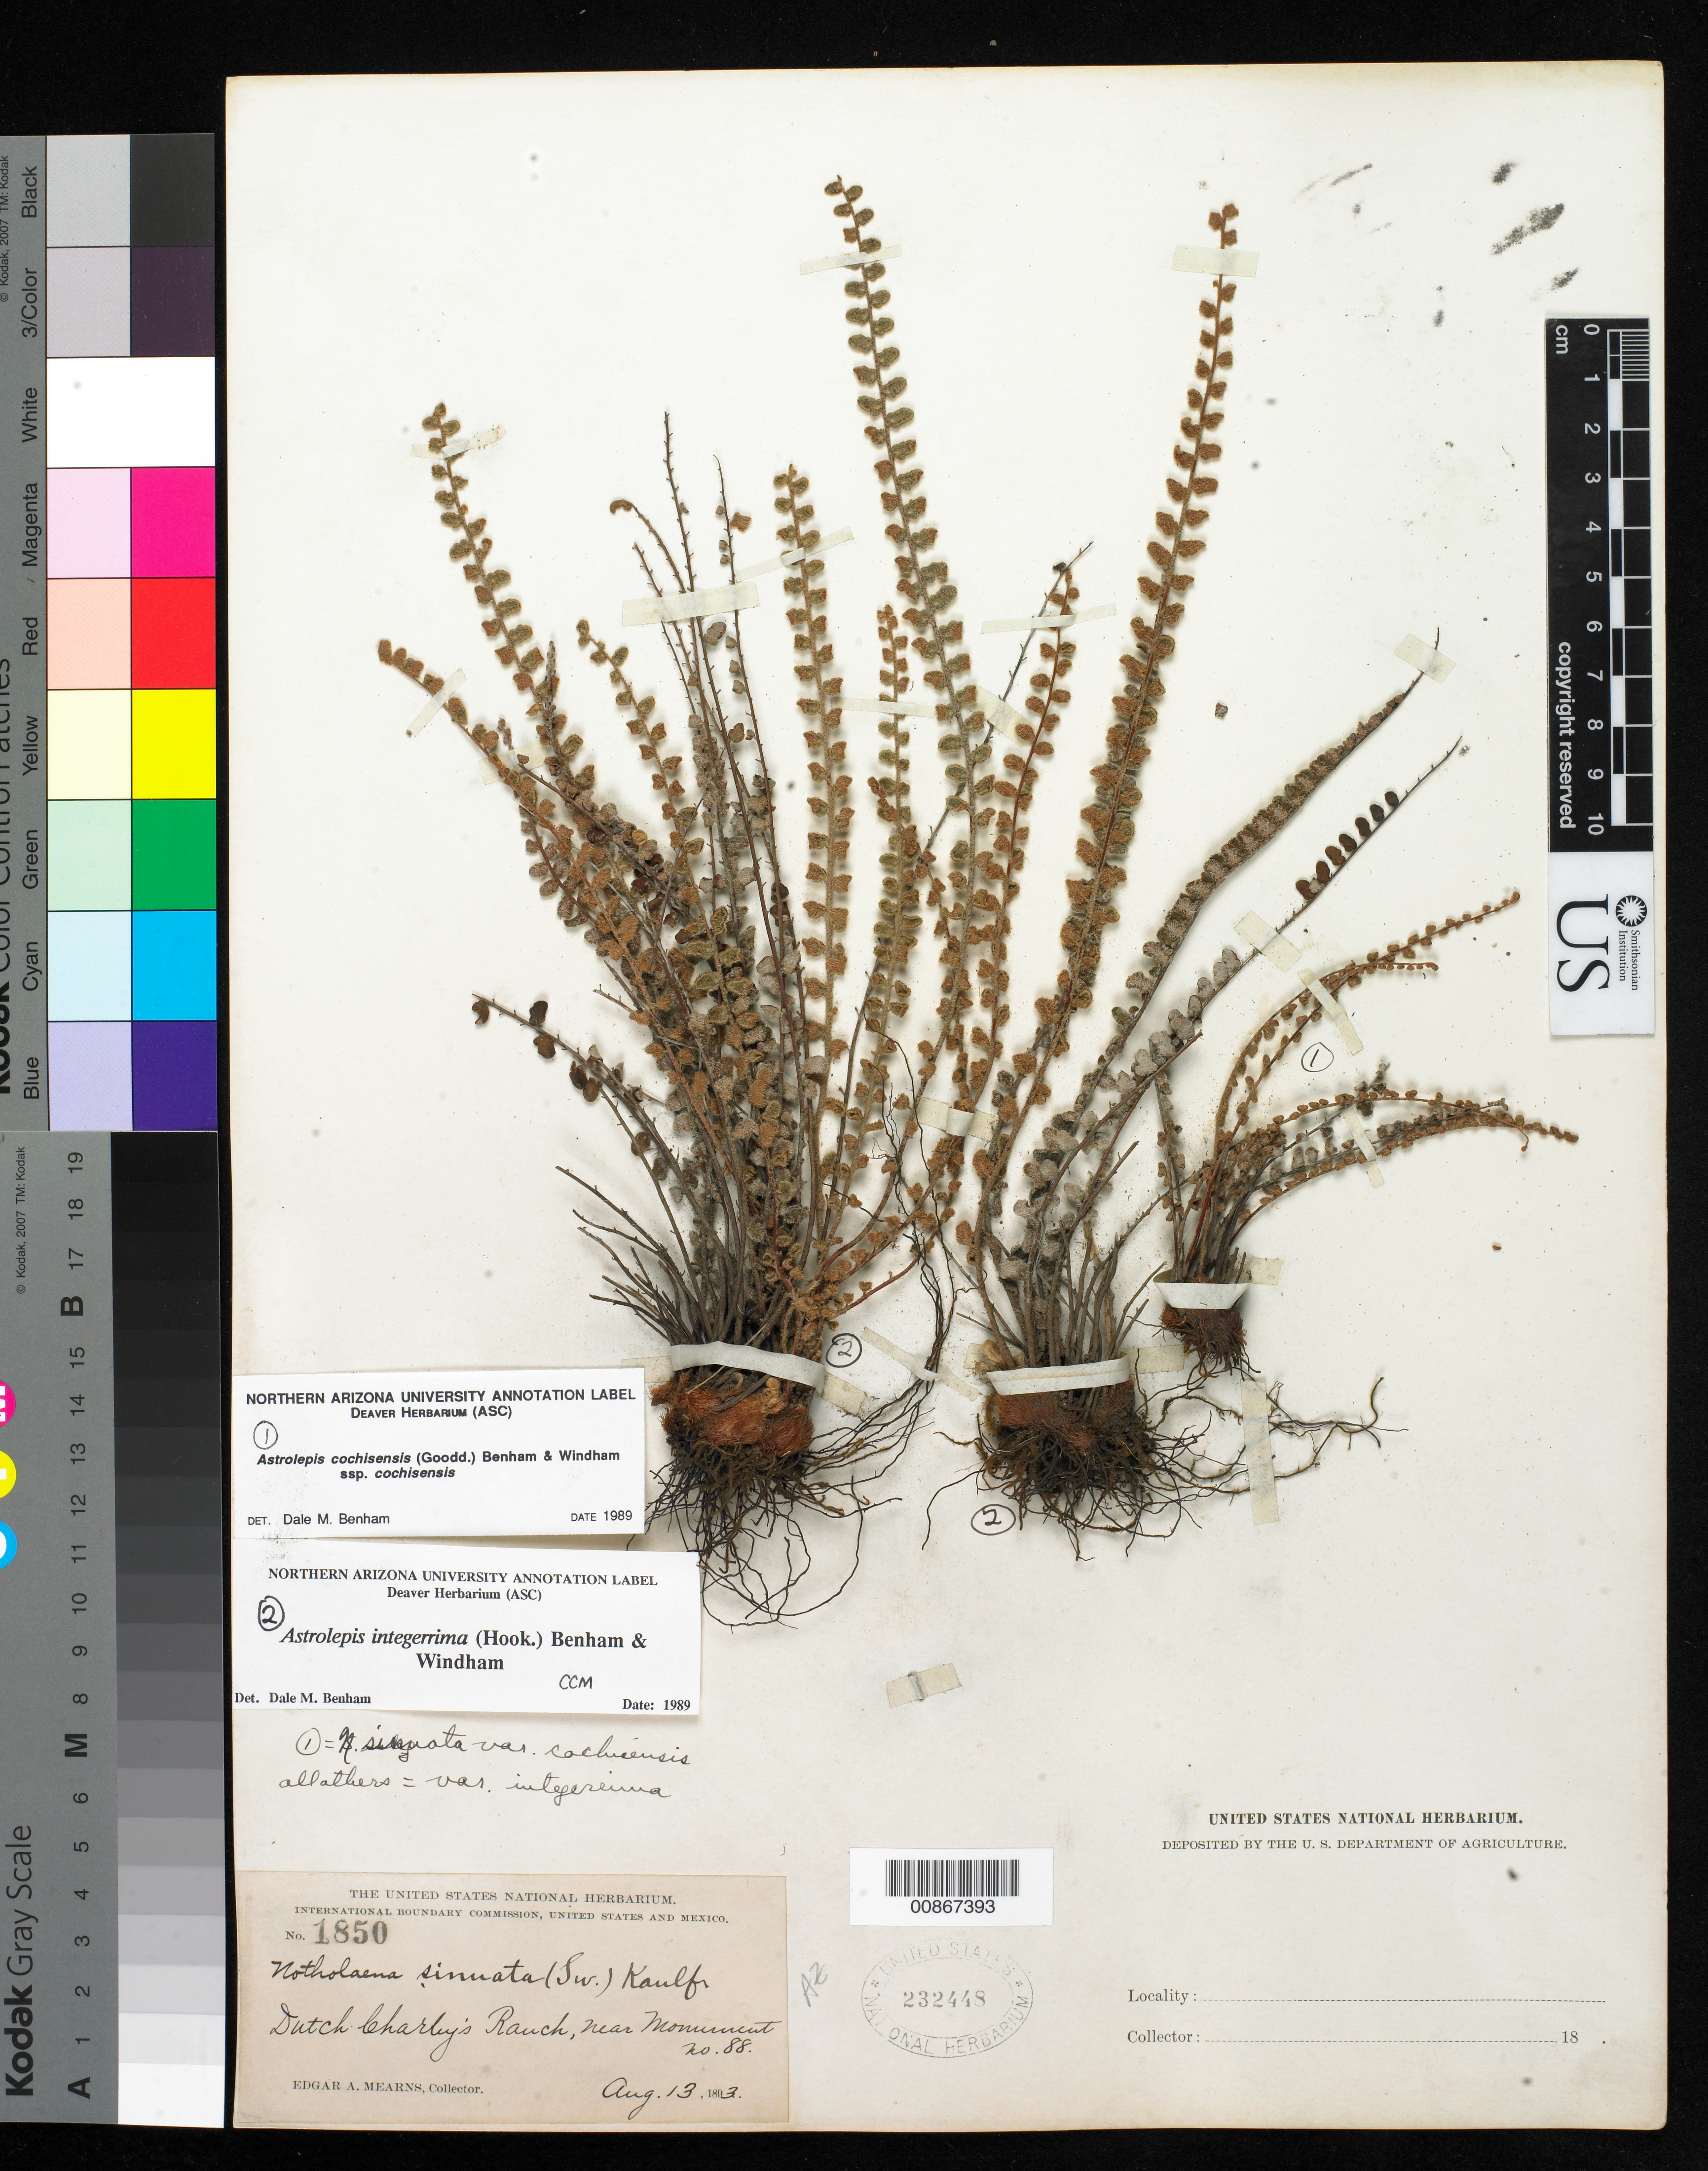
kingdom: Plantae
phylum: Tracheophyta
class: Polypodiopsida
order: Polypodiales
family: Pteridaceae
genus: Notholaena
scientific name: Notholaena cochisensis var. cochisensis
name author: Goodd.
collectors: E. A. Mearns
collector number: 1850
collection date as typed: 13 Aug 1893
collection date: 1893-08-13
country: United States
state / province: Arizona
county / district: Cochise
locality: Dutch Charley's Ranch, near monument no. 88.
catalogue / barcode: US 232448